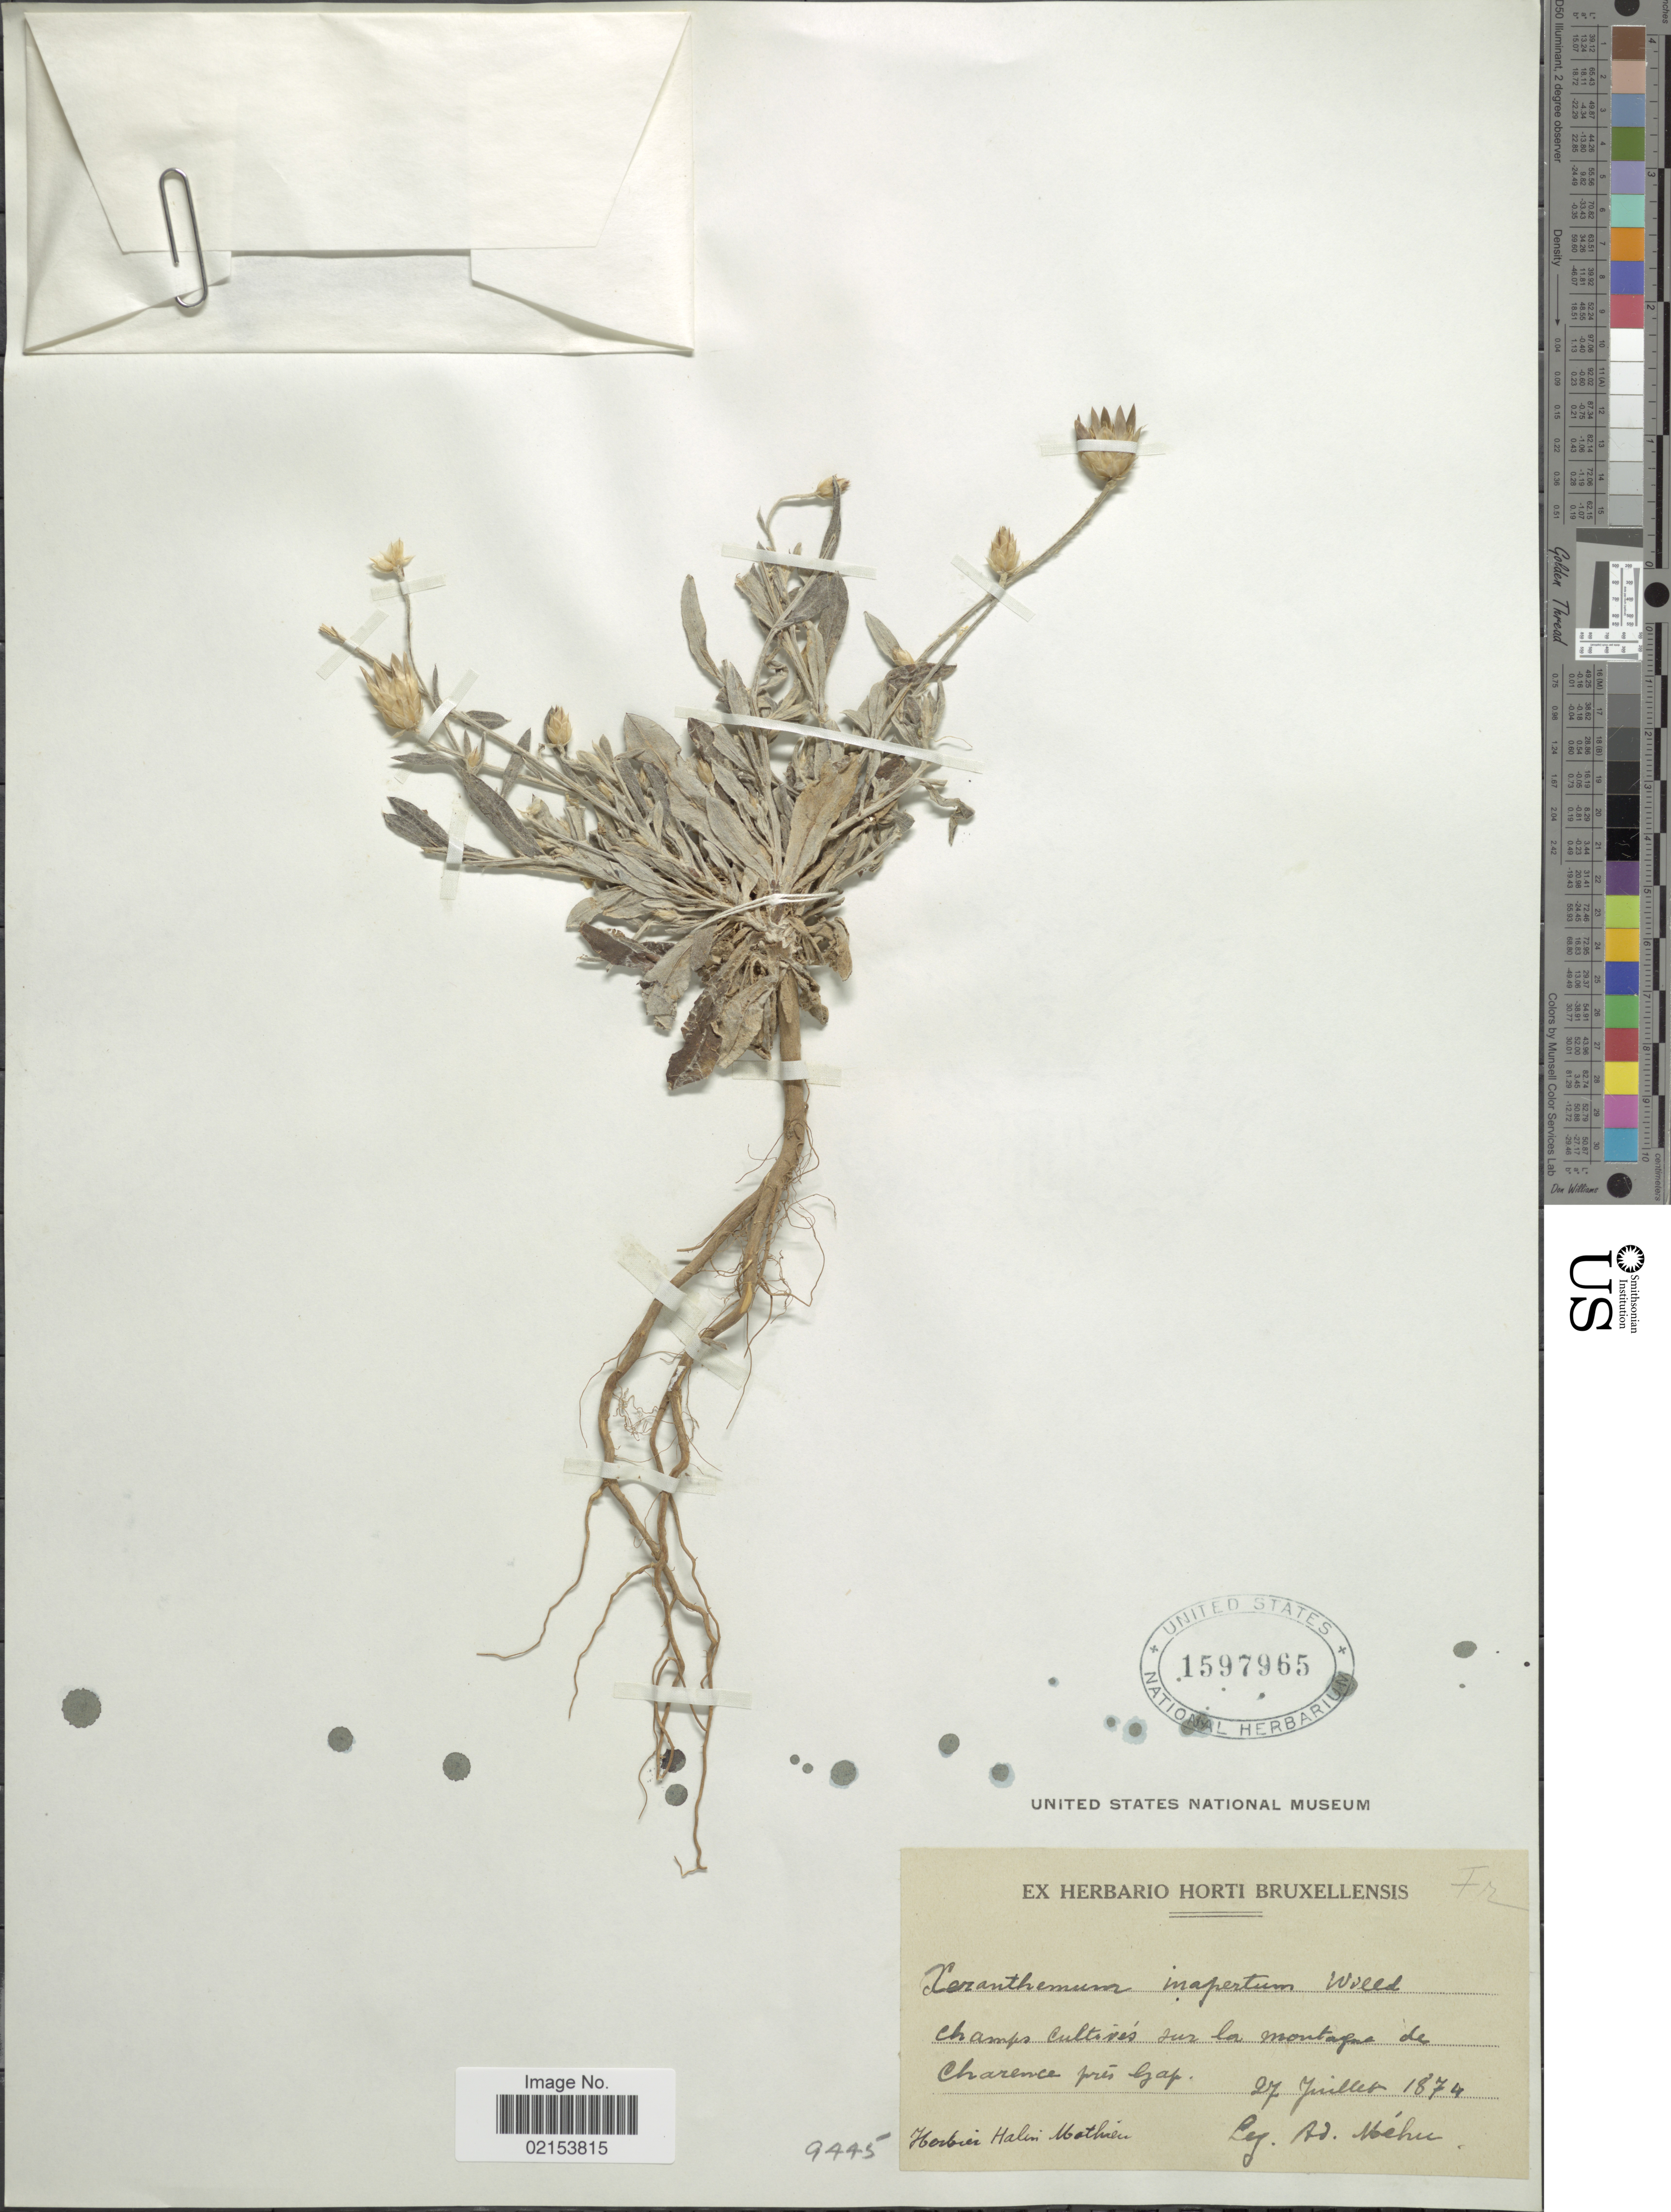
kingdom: Plantae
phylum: Tracheophyta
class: Magnoliopsida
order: Asterales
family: Asteraceae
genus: Xeranthemum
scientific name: Xeranthemum inapertum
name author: (L.) Mill.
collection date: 1874-07-22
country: France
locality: Sur la montagne de Charance pres Gap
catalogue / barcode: US 1597965